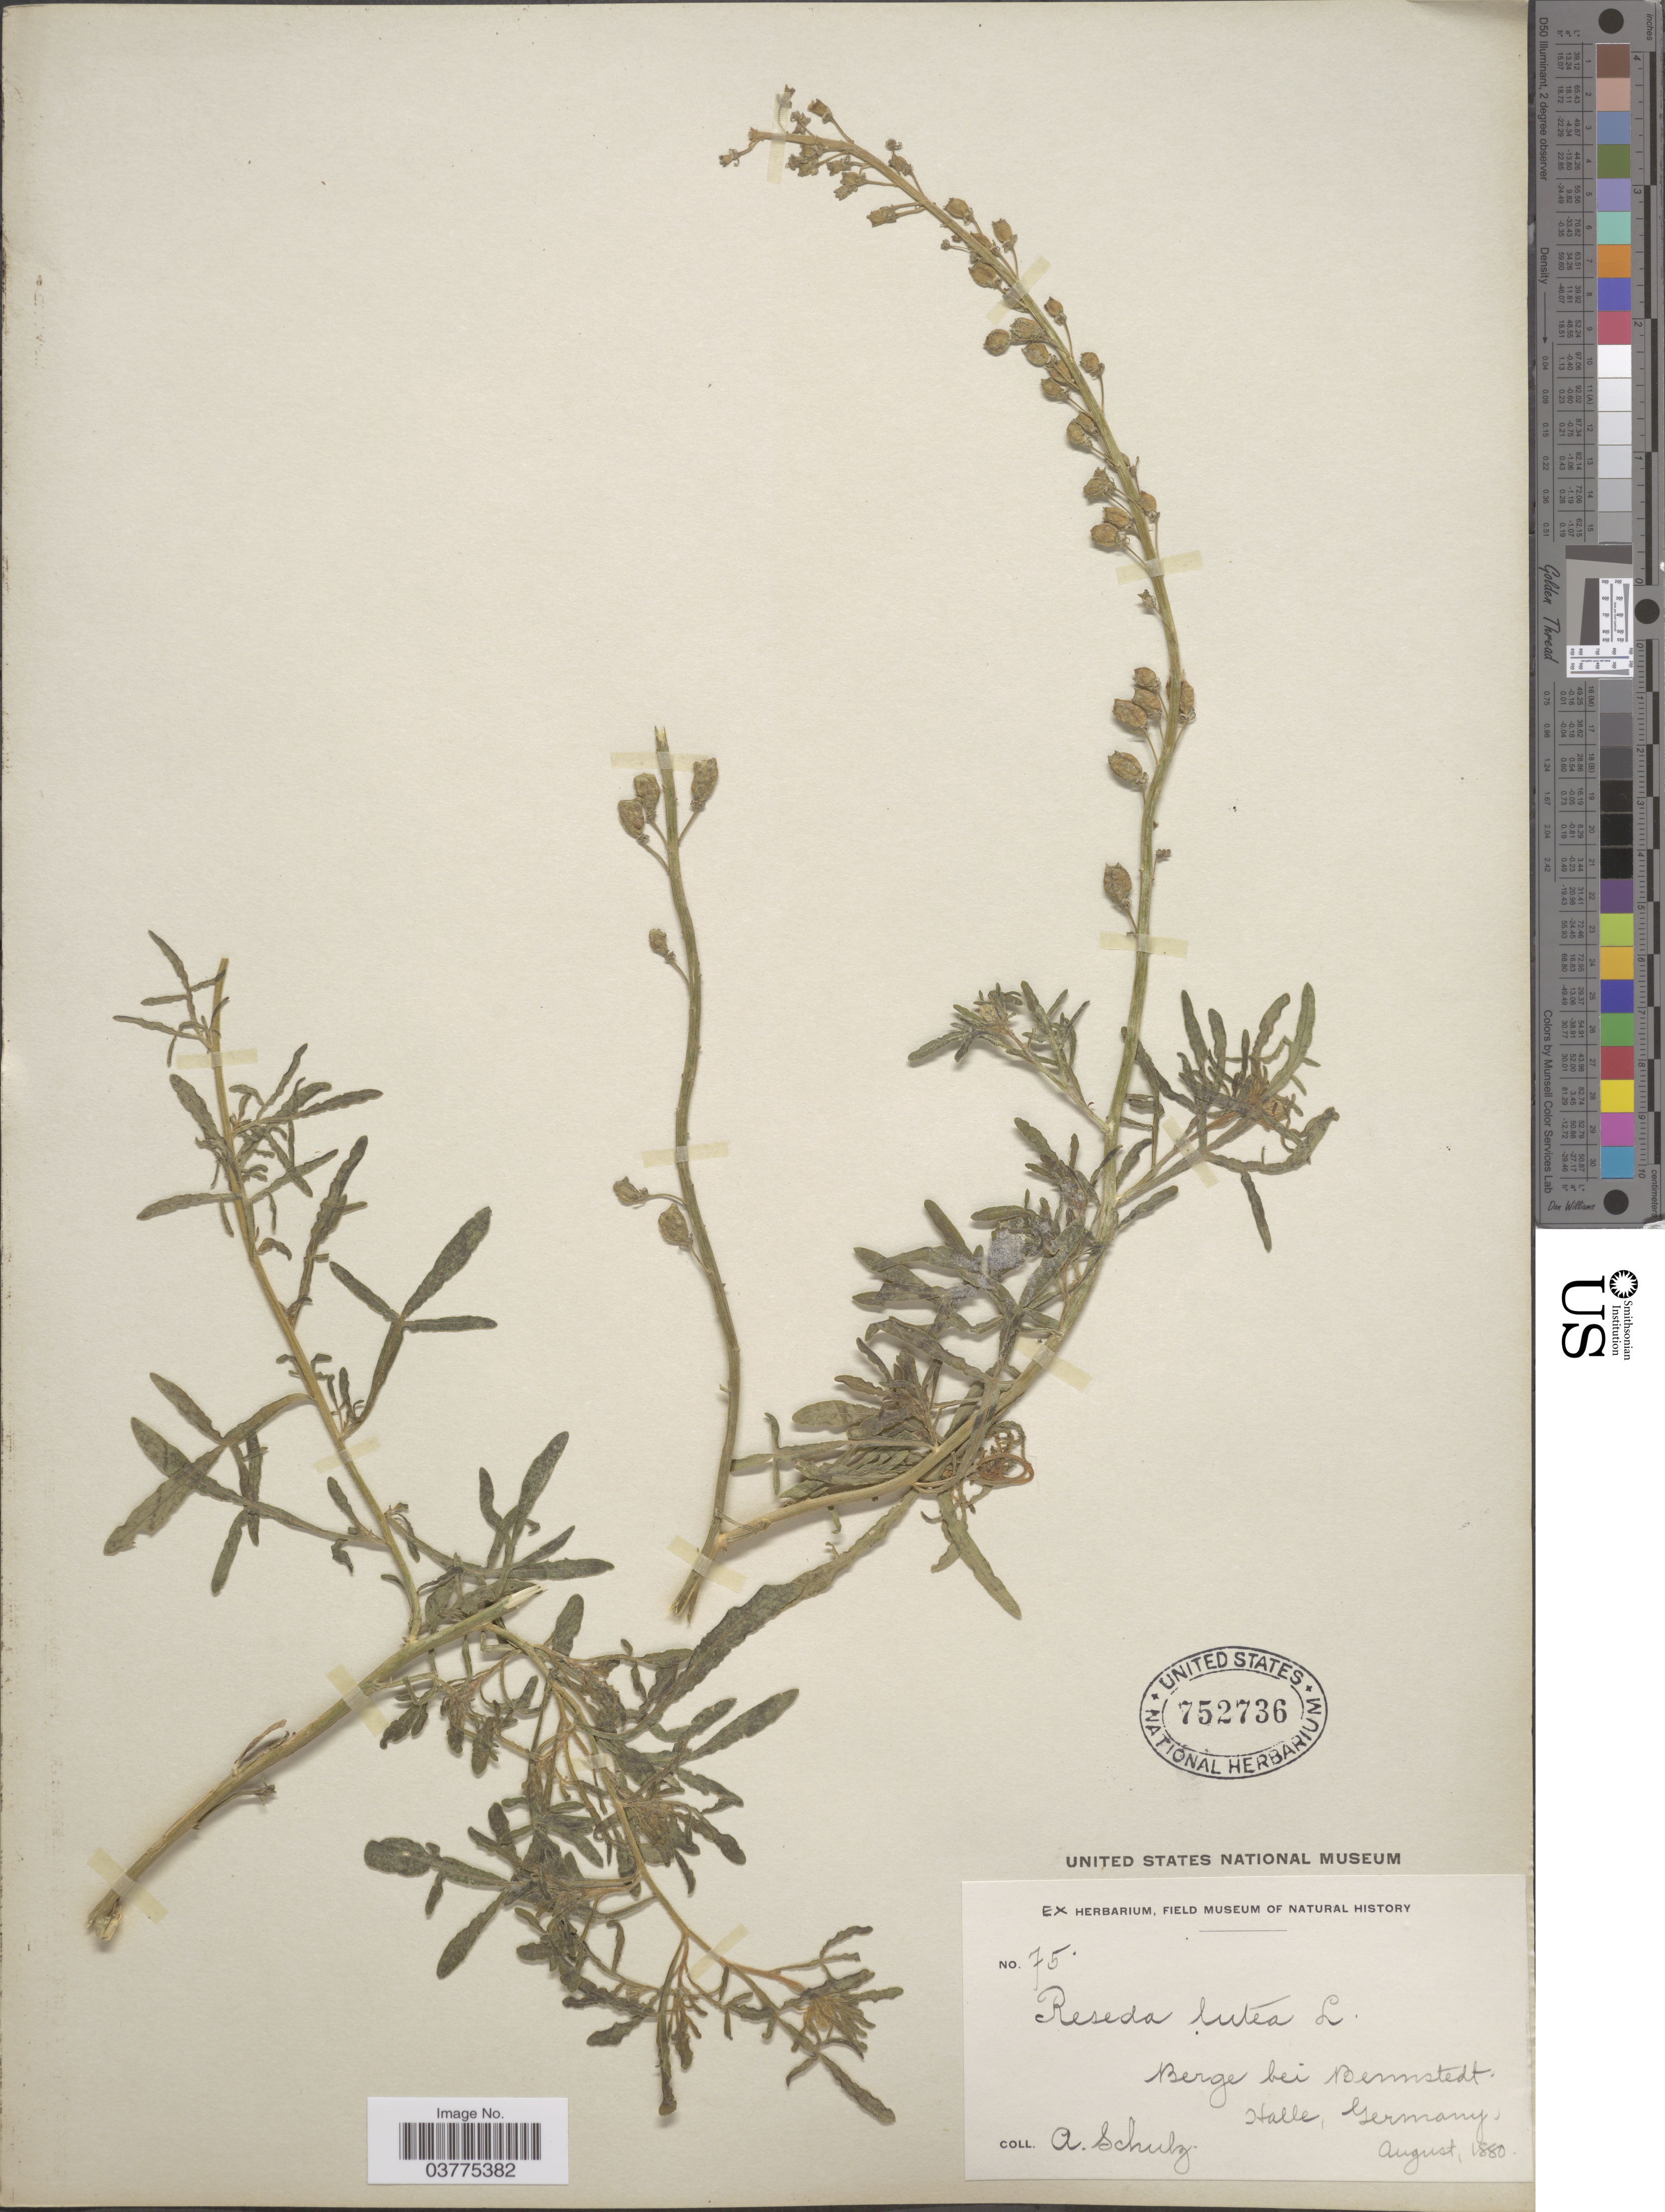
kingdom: Plantae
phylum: Tracheophyta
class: Magnoliopsida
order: Brassicales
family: Resedaceae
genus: Reseda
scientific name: Reseda lutea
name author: L.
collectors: A. Schulz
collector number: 75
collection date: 1880-08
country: Germany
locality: Berge bei Bermstedt Halle.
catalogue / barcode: US 752736